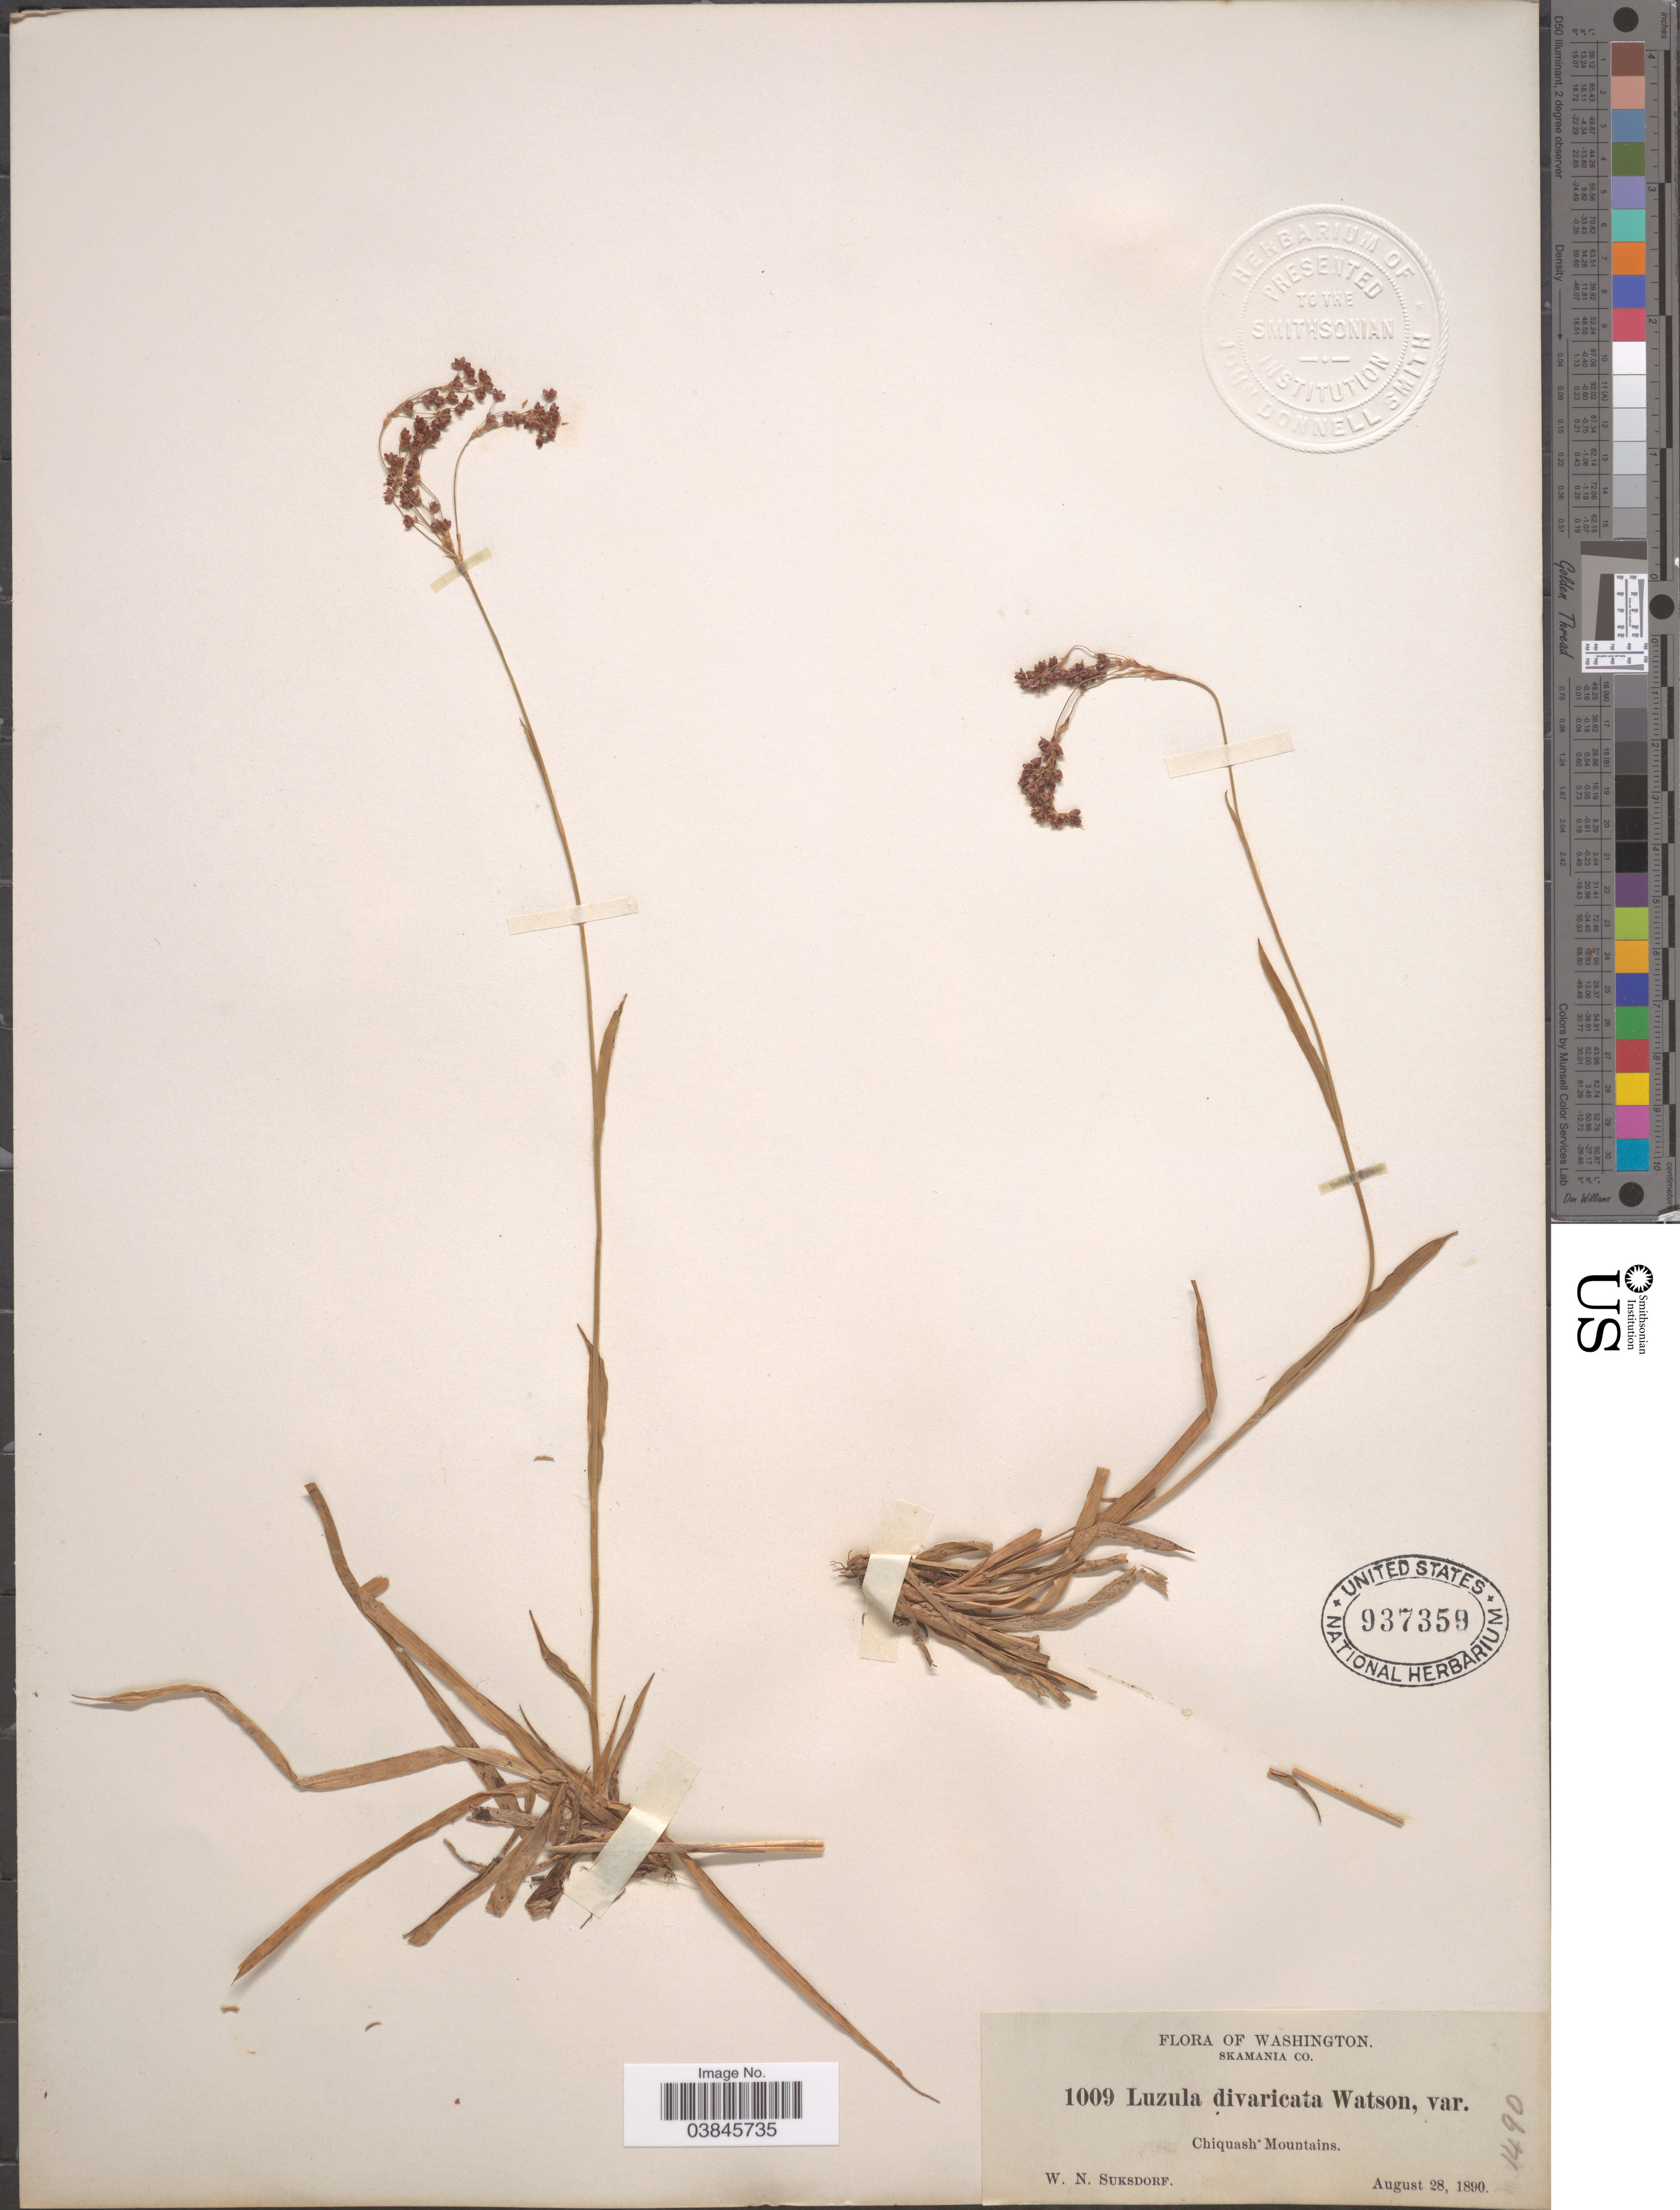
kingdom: Plantae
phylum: Tracheophyta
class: Liliopsida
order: Poales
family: Juncaceae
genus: Luzula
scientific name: Luzula divaricata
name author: S. Watson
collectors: W. N. Suksdorf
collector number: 1009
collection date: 1890-08-28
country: United States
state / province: Washington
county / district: Skamania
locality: Skamania Co. Chiquash Mountains.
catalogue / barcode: US 937359